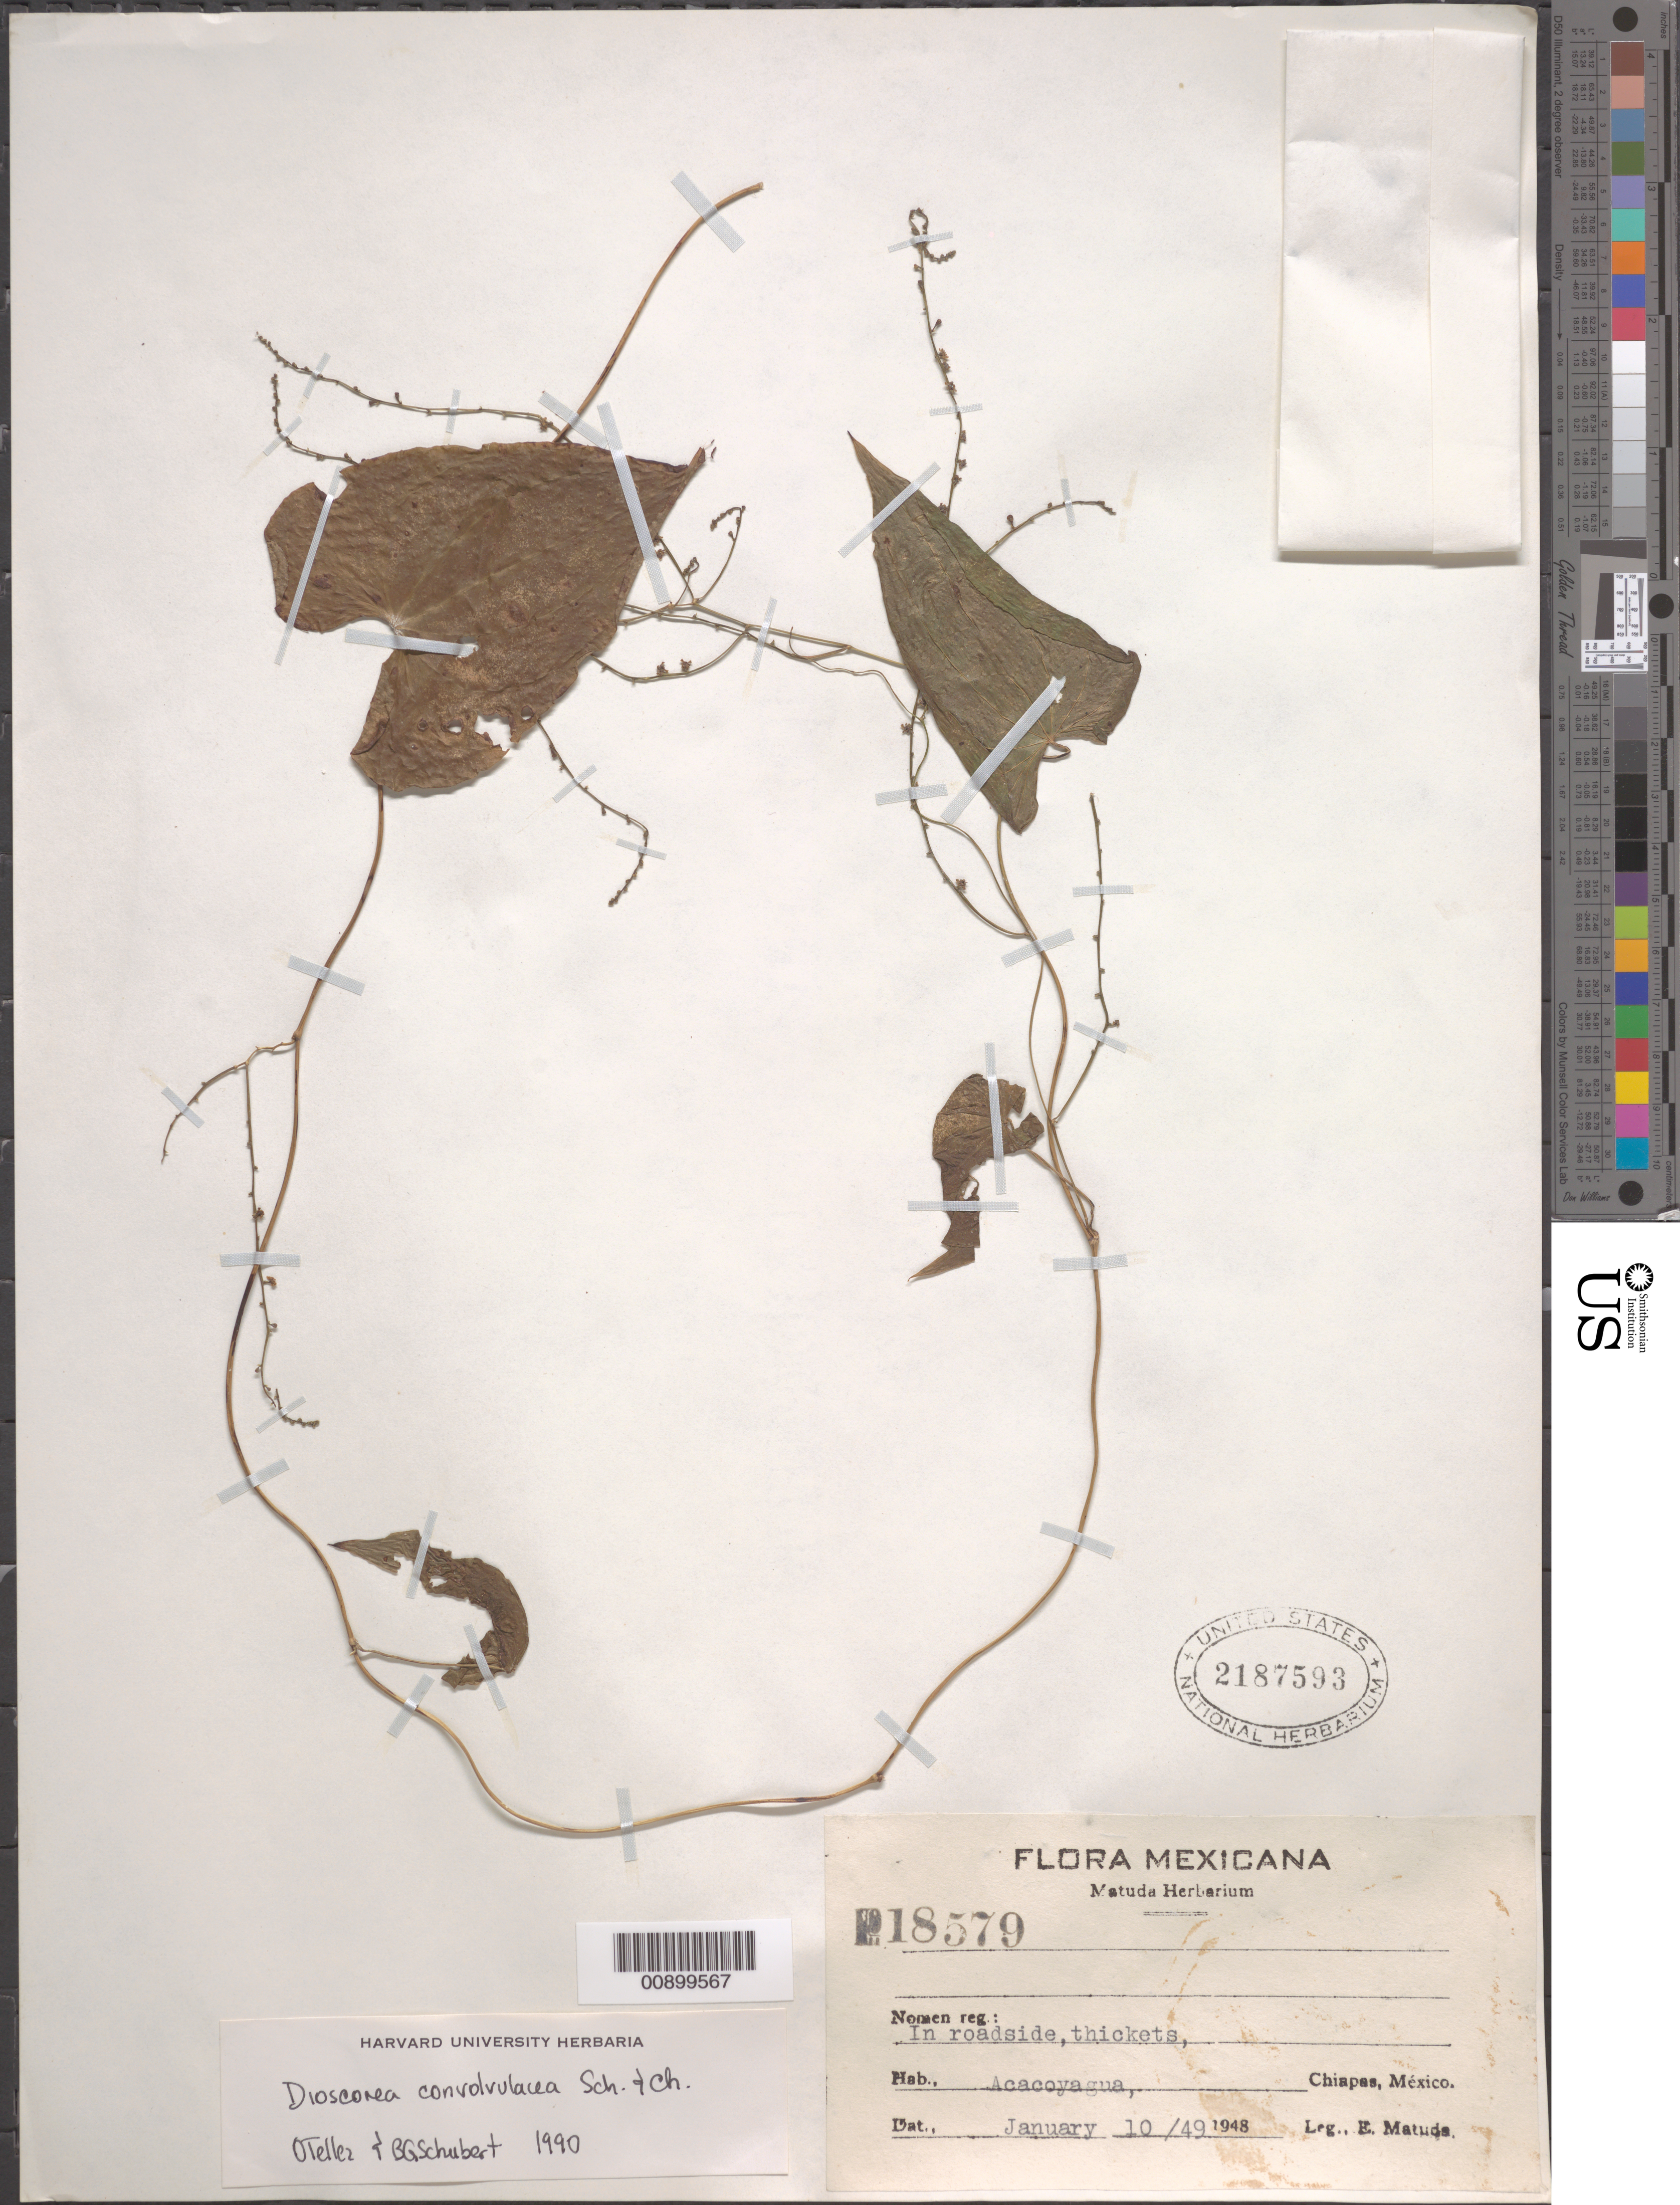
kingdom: Plantae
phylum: Tracheophyta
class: Liliopsida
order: Dioscoreales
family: Dioscoreaceae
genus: Dioscorea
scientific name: Dioscorea convolvulacea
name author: Schltdl. & Cham.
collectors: E. Matuda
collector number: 18579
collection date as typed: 10 Jan 1949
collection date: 1949-01-10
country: Mexico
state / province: Chiapas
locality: Acacoyagua, Chiapas.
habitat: In roadside, thickets.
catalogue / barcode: US 2187593